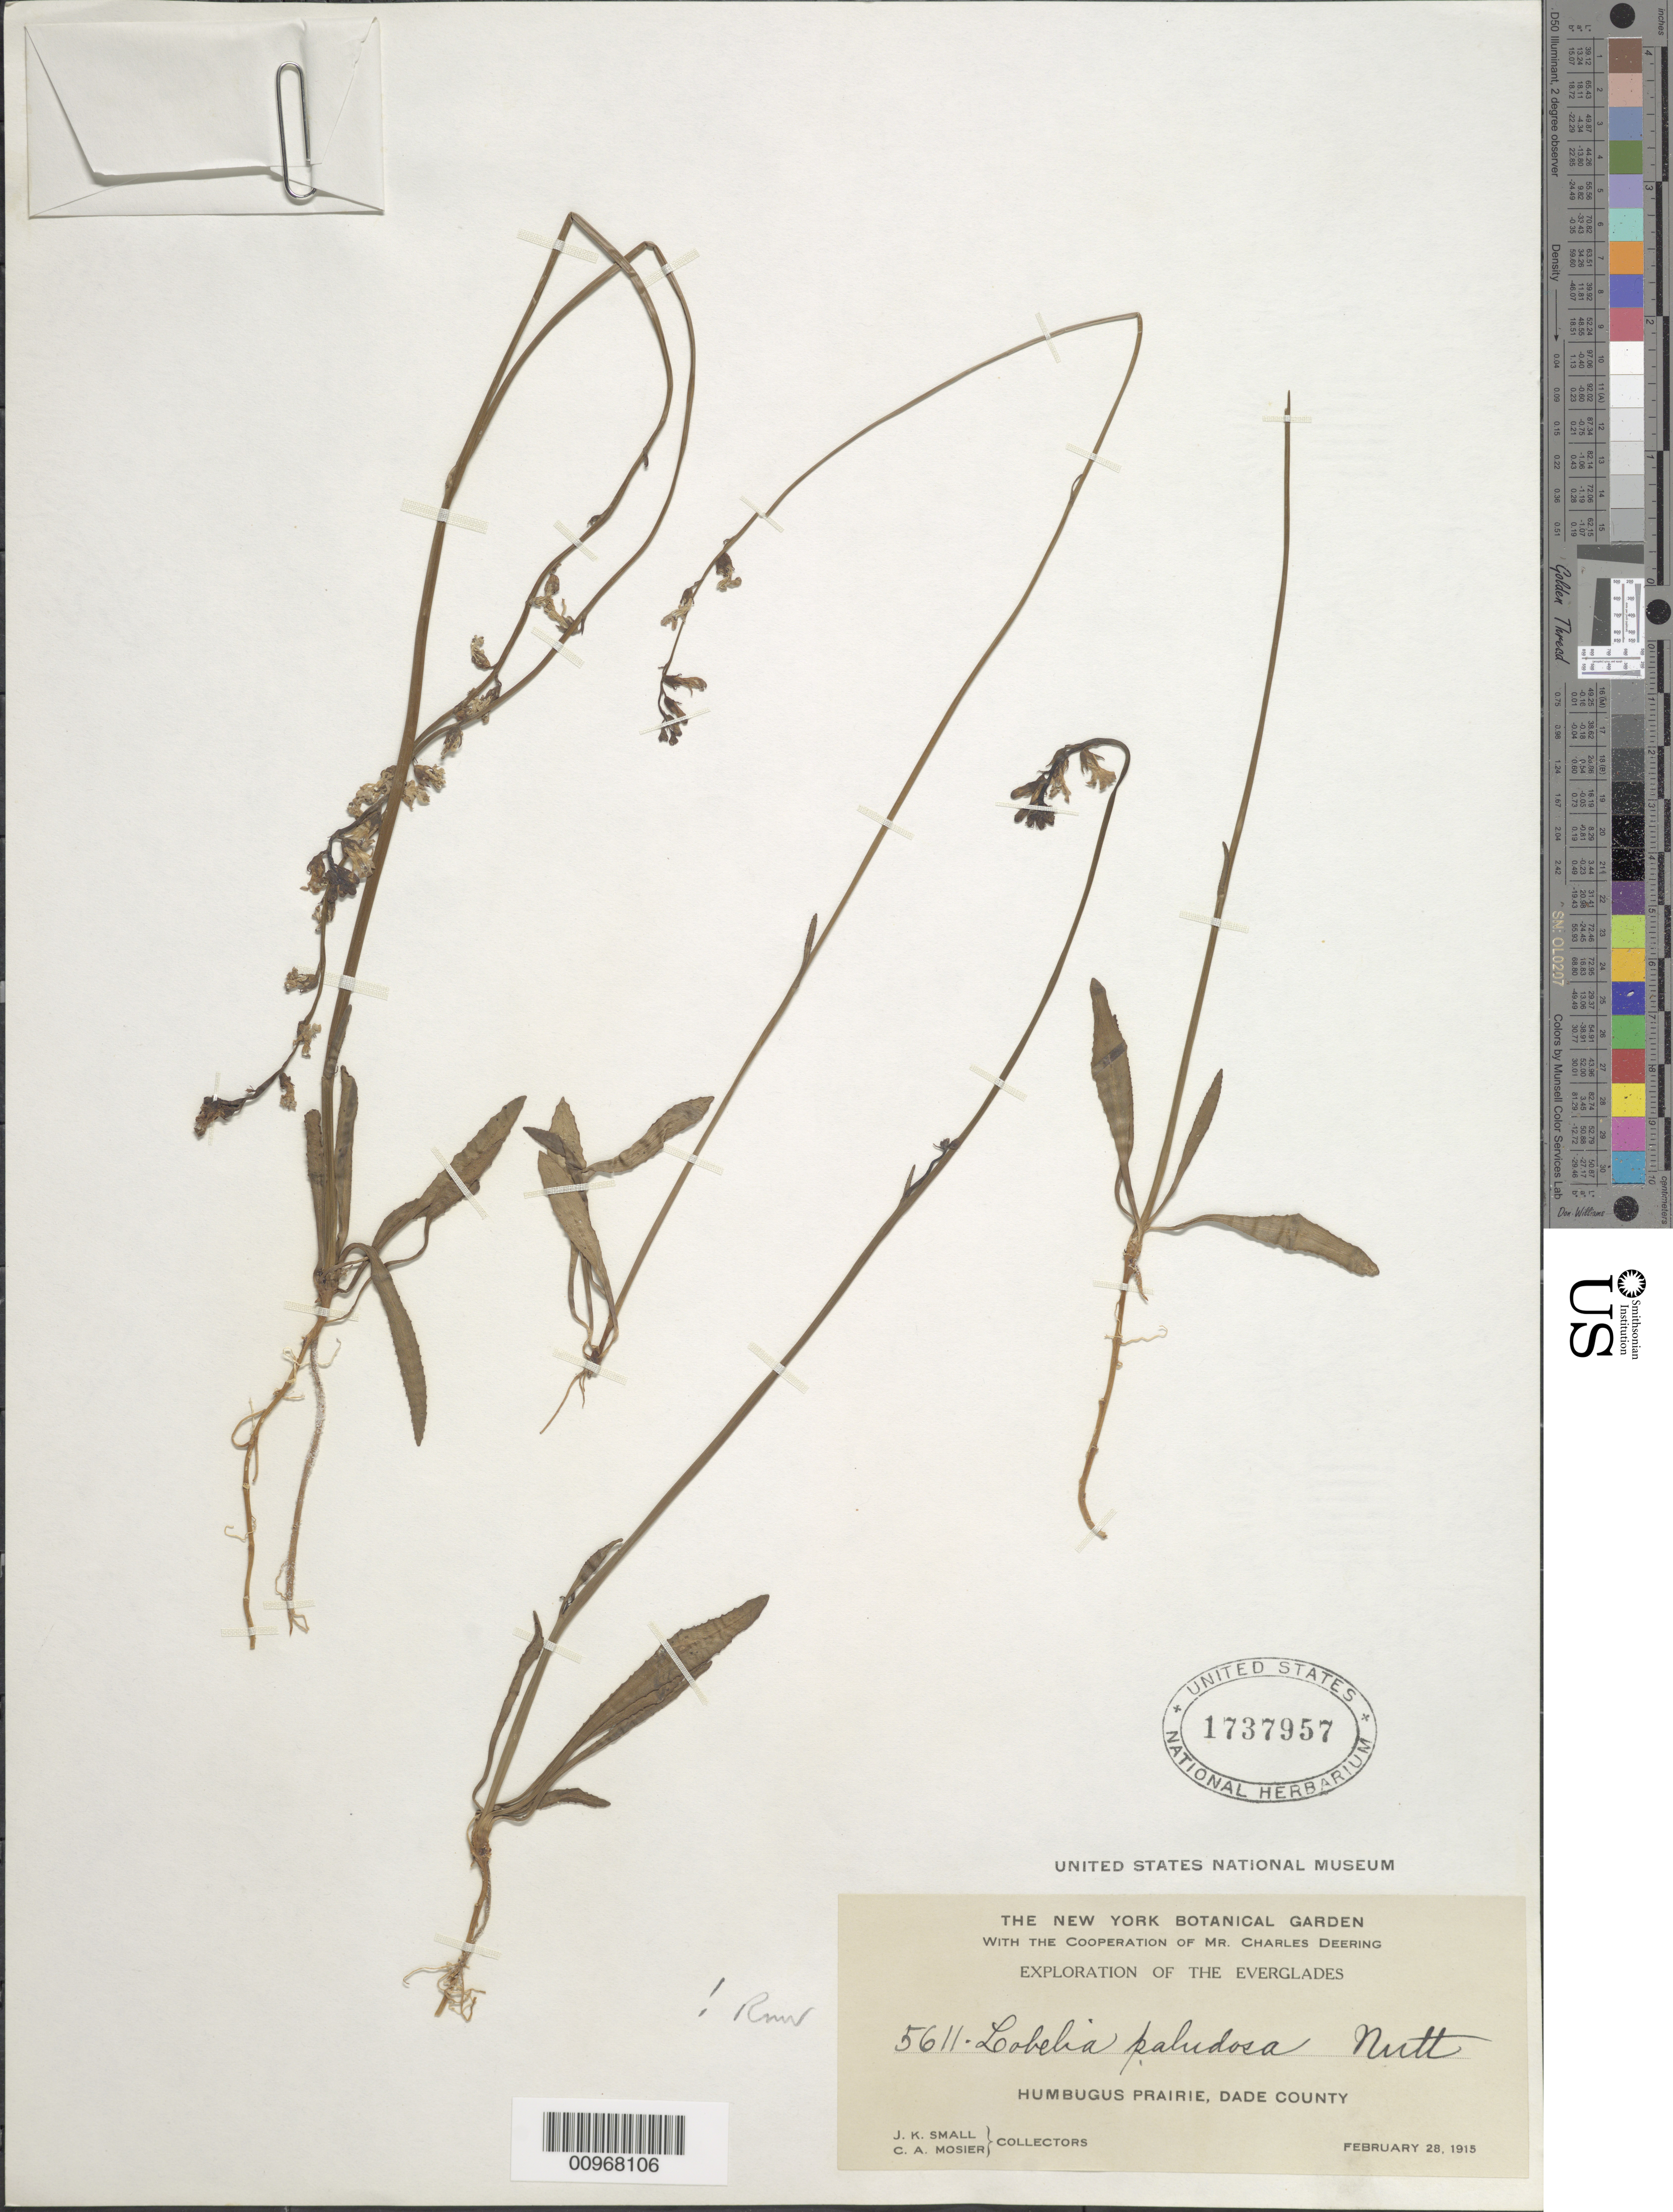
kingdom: Plantae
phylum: Tracheophyta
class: Magnoliopsida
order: Asterales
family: Campanulaceae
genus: Lobelia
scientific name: Lobelia paludosa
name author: Nutt.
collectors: J. K. Small & C. A. Mosier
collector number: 5611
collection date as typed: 28 Feb 1915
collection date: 1915-02-28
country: United States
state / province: Florida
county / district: Dade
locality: Humbugus Prairie.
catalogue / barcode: US 1737957